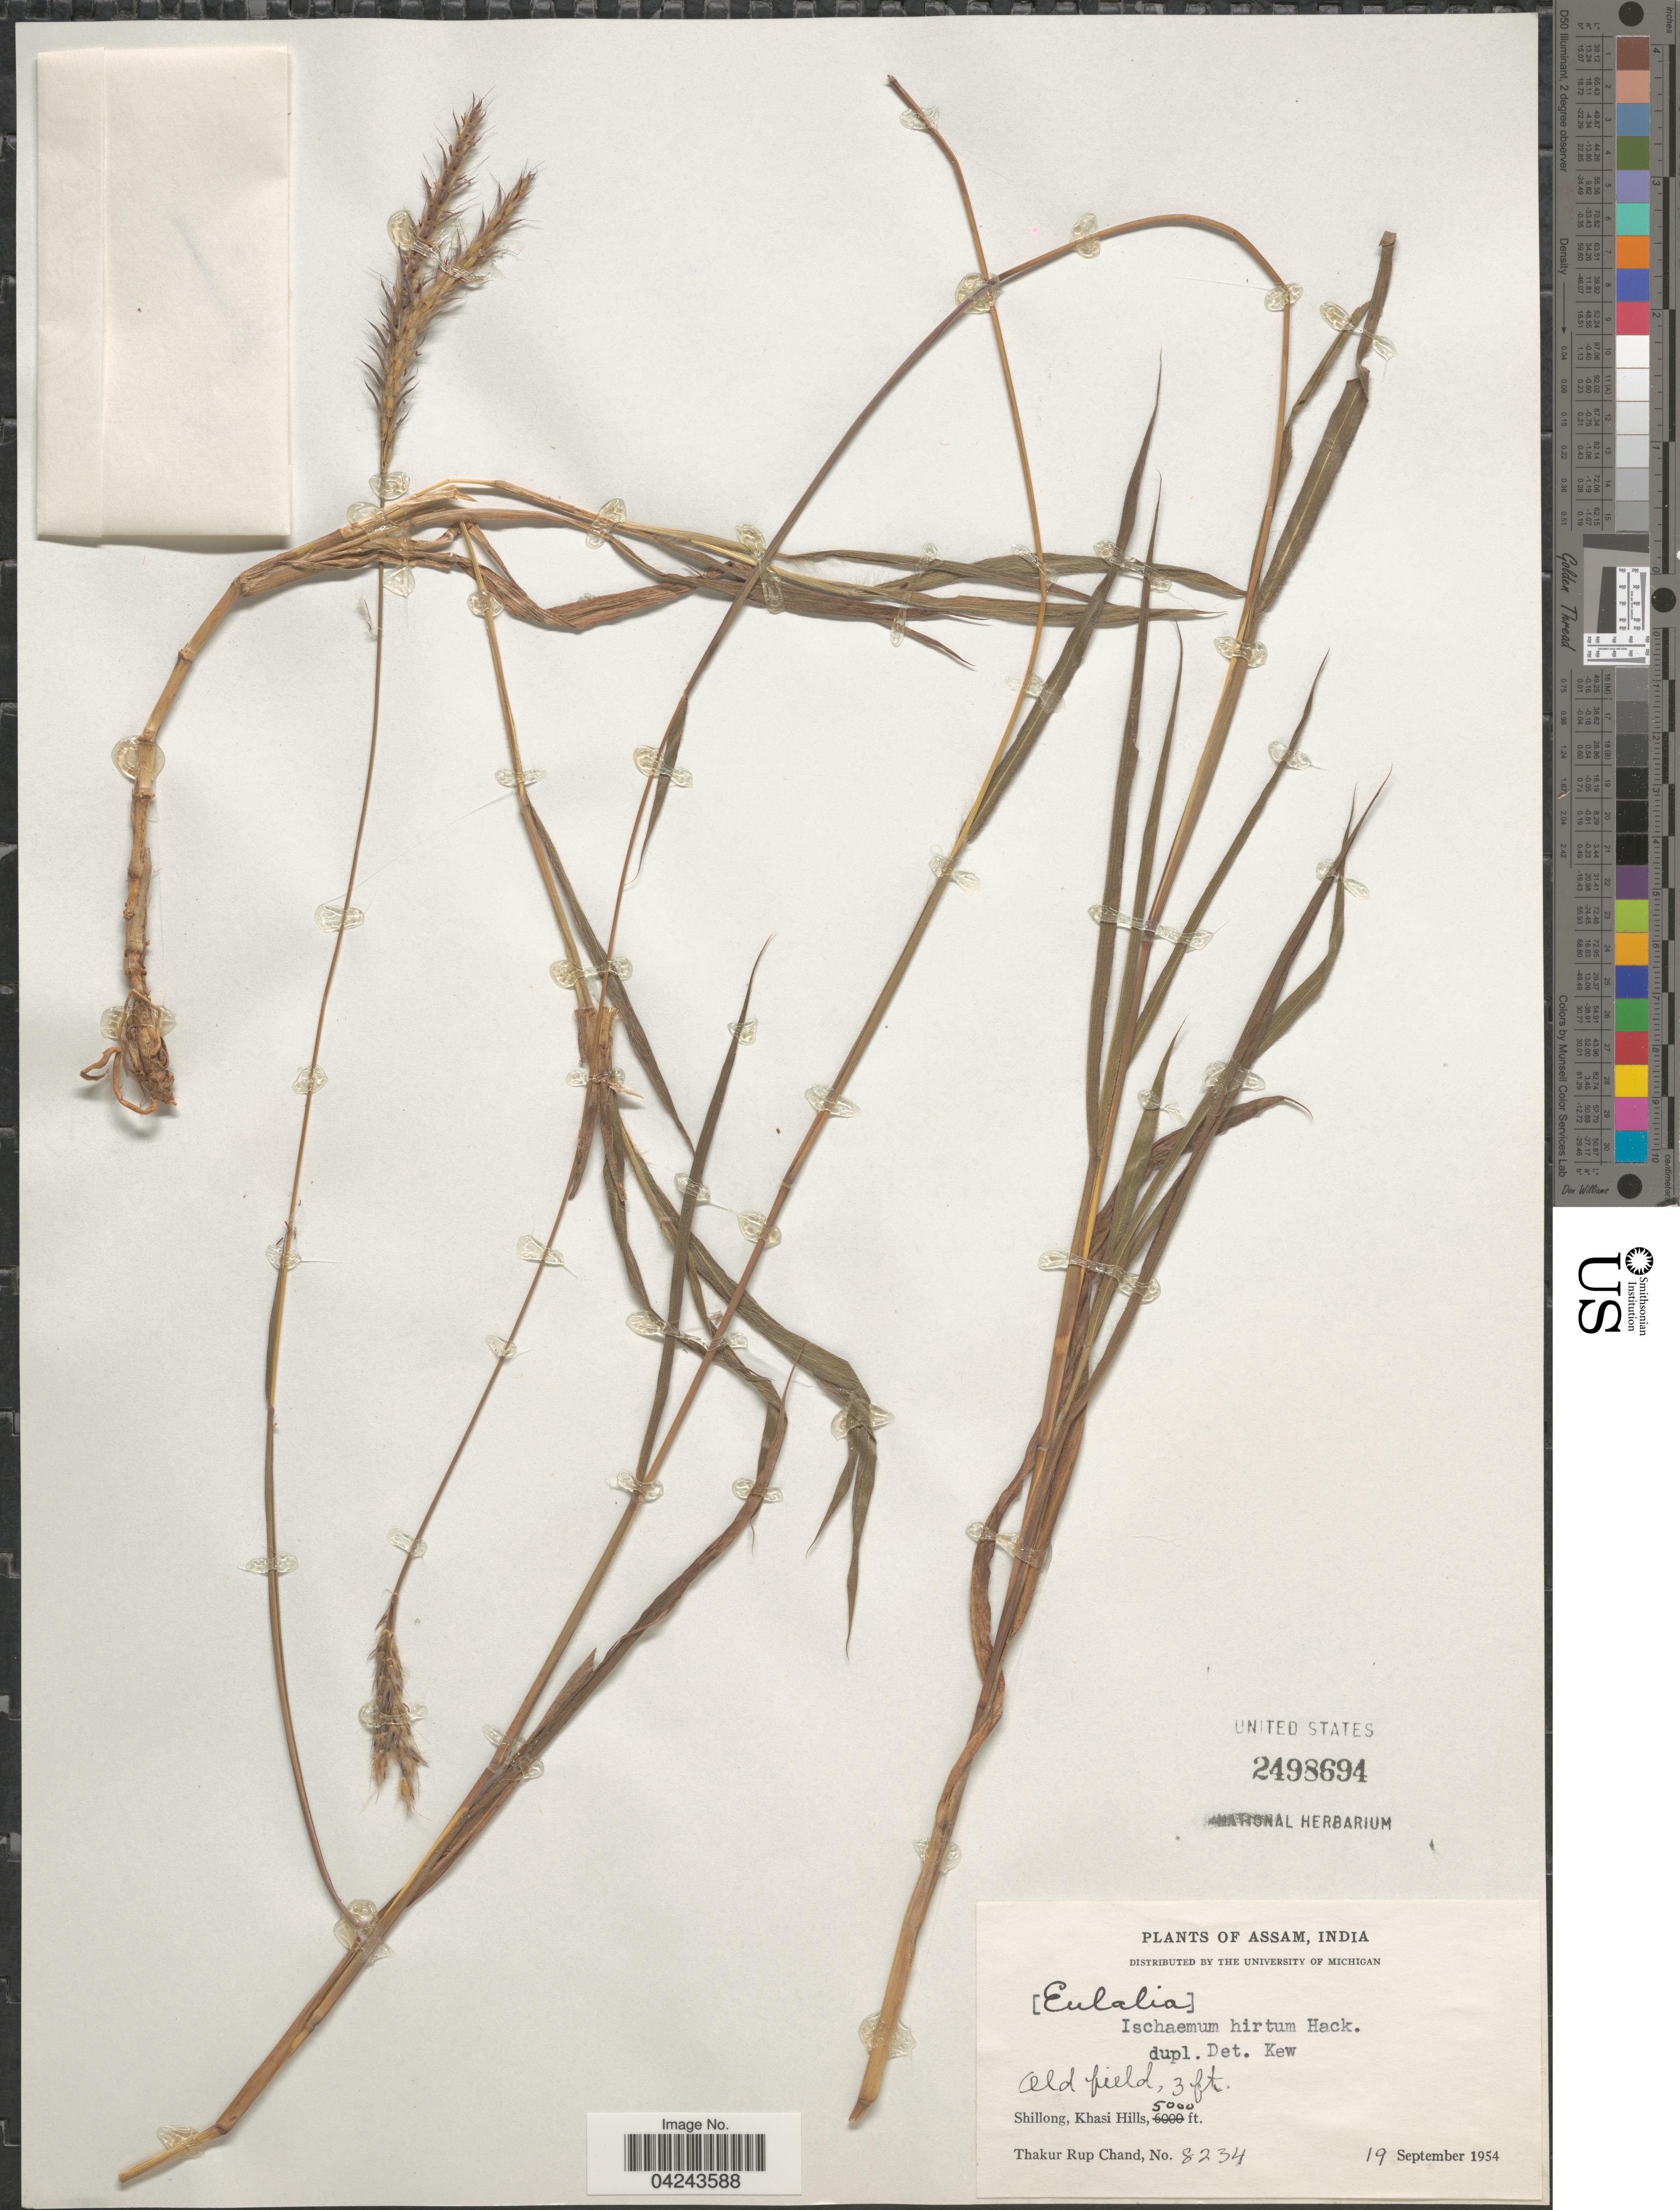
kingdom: Plantae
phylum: Tracheophyta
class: Liliopsida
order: Poales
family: Poaceae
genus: Ischaemum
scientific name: Ischaemum polystachyum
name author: J. Presl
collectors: T. R. Chand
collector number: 8234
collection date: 1954-09-19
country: India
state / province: Meghalaya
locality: Old field. Shillong, Khasi Hills.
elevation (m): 1524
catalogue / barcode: US 2498694